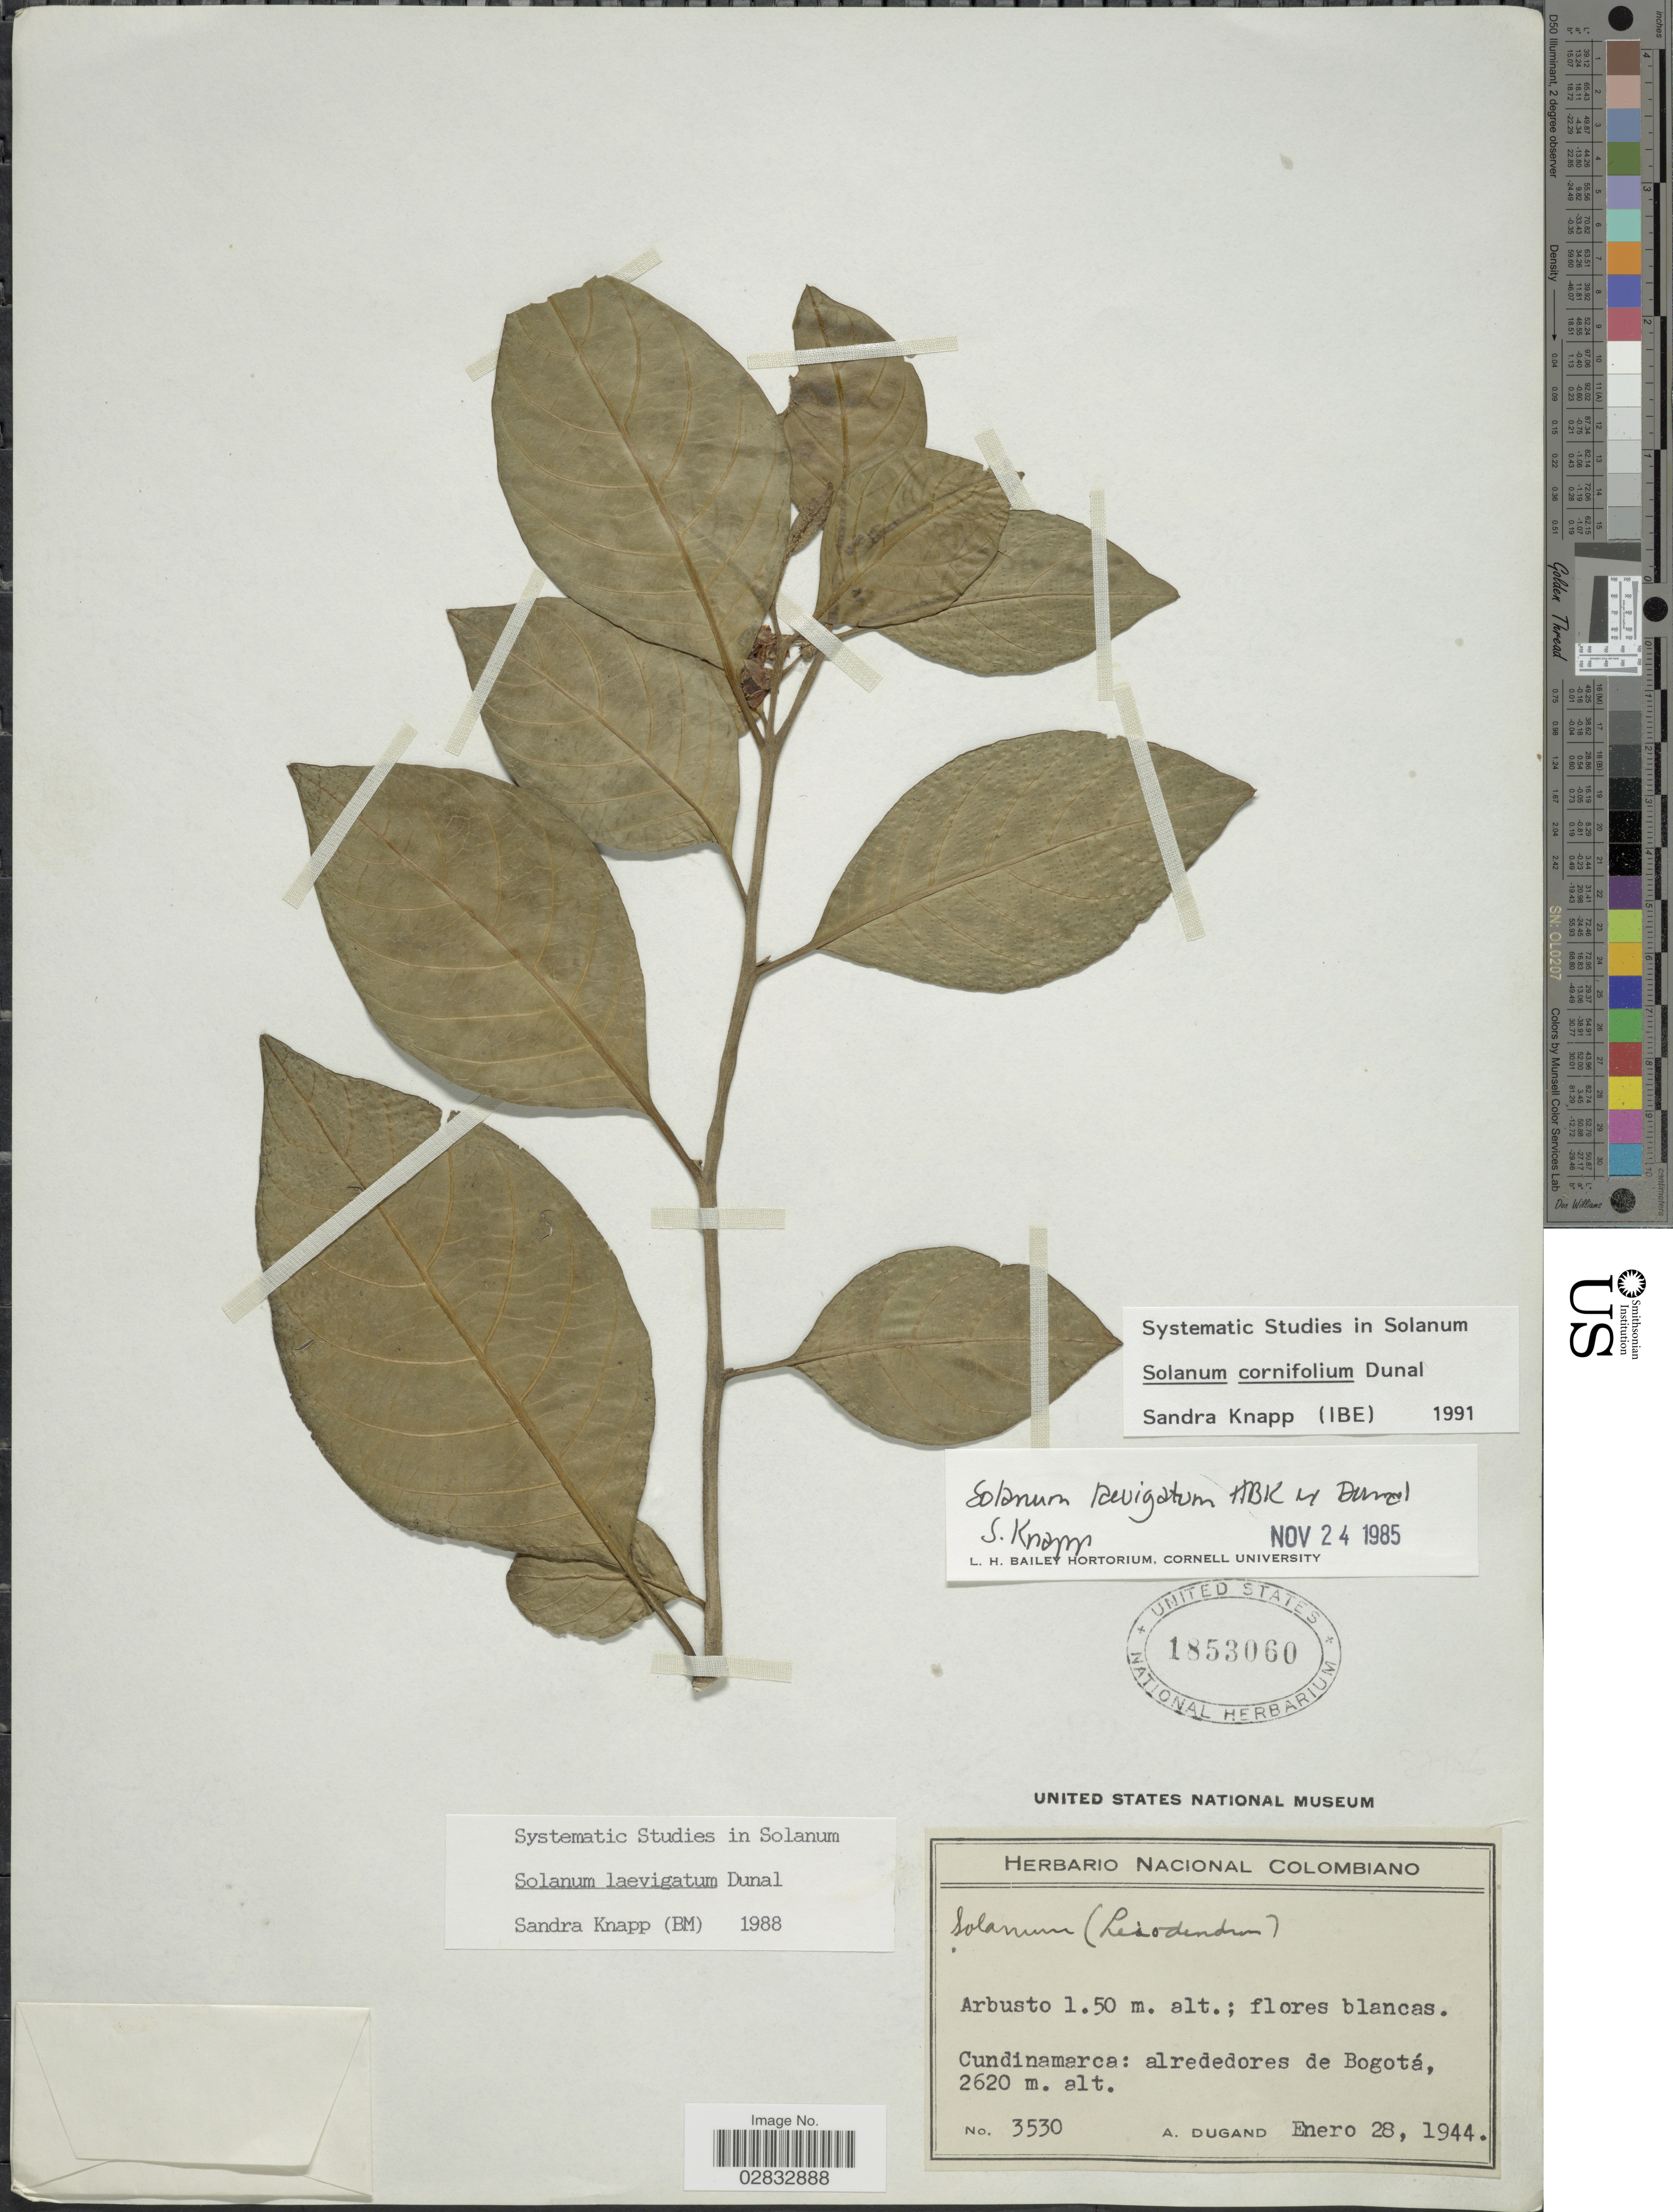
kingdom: Plantae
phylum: Tracheophyta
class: Magnoliopsida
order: Solanales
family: Solanaceae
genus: Solanum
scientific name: Solanum cornifolium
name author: Dunal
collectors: A. Dugand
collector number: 3530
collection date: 1944-01-28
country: Colombia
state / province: Cundinamarca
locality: Alrededores de Bogotá.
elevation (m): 2620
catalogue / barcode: US 1853060